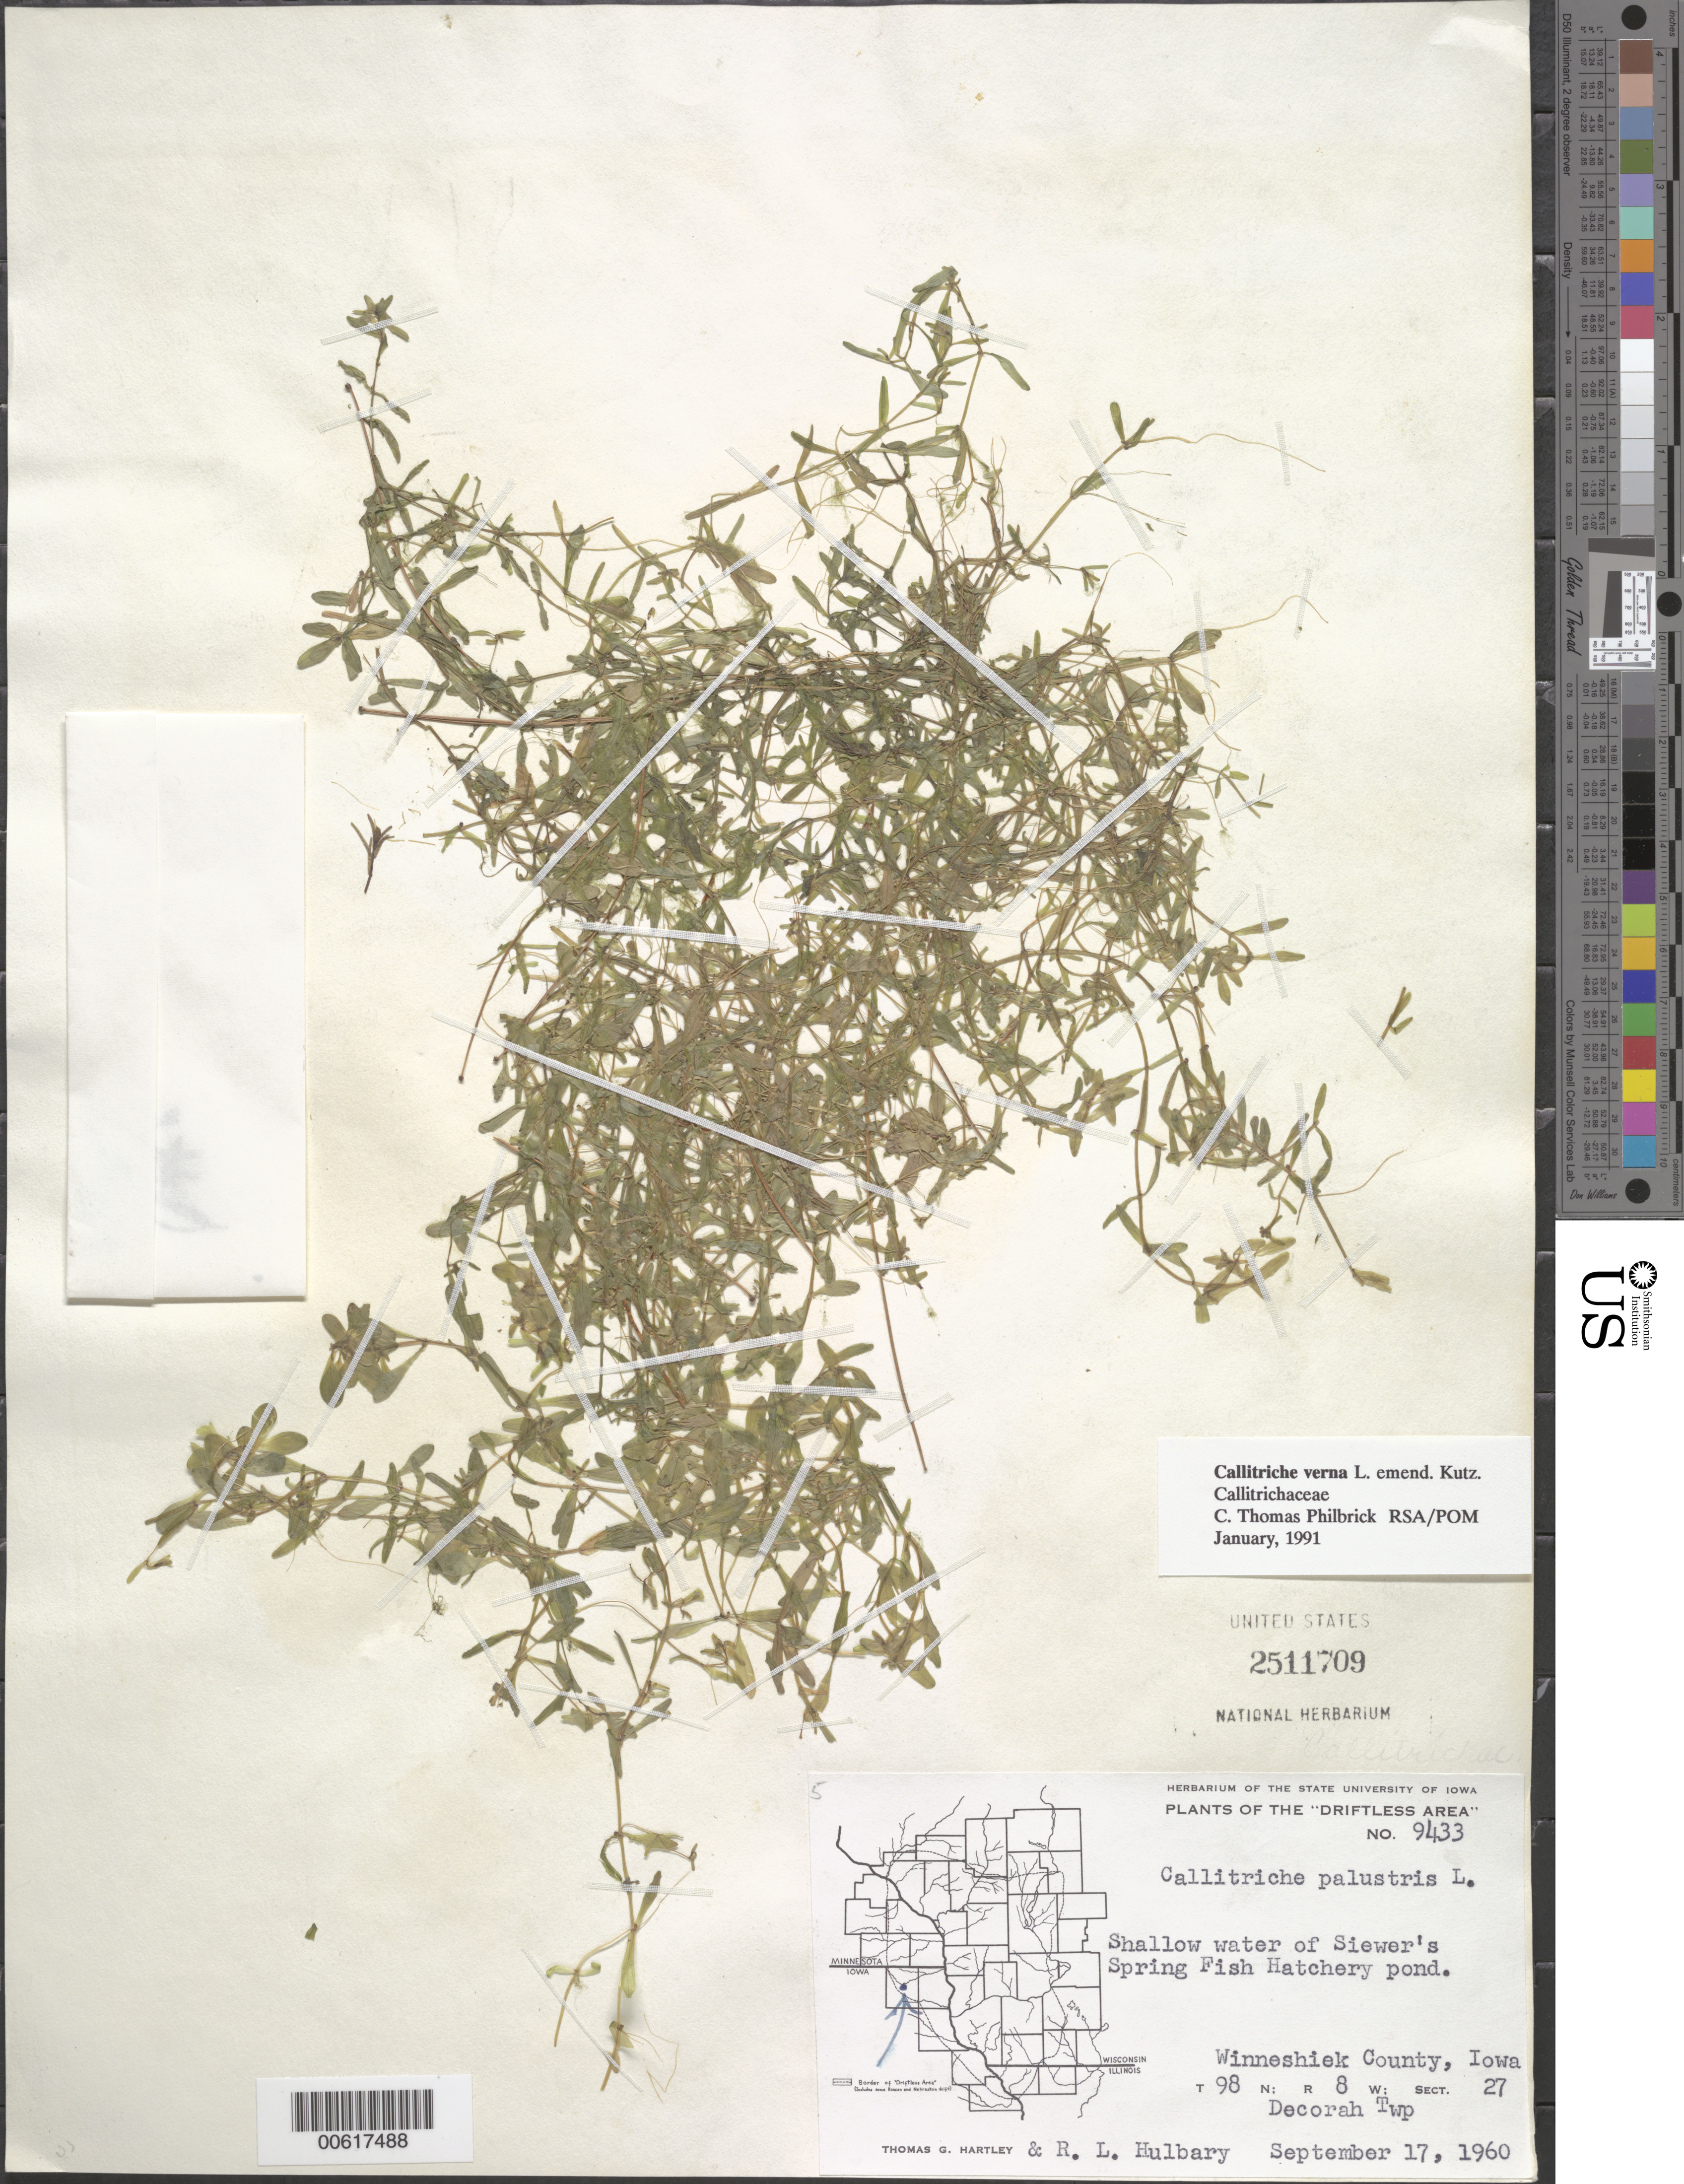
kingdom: Plantae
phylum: Tracheophyta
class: Magnoliopsida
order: Lamiales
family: Plantaginaceae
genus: Callitriche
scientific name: Callitriche verna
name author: L.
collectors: T. G. Hartley & R. Hulbary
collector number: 9433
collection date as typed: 17 Sep 1960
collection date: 1960-09-17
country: United States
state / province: Iowa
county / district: Winneshiek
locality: Decorah Twp.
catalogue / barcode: US 2511709